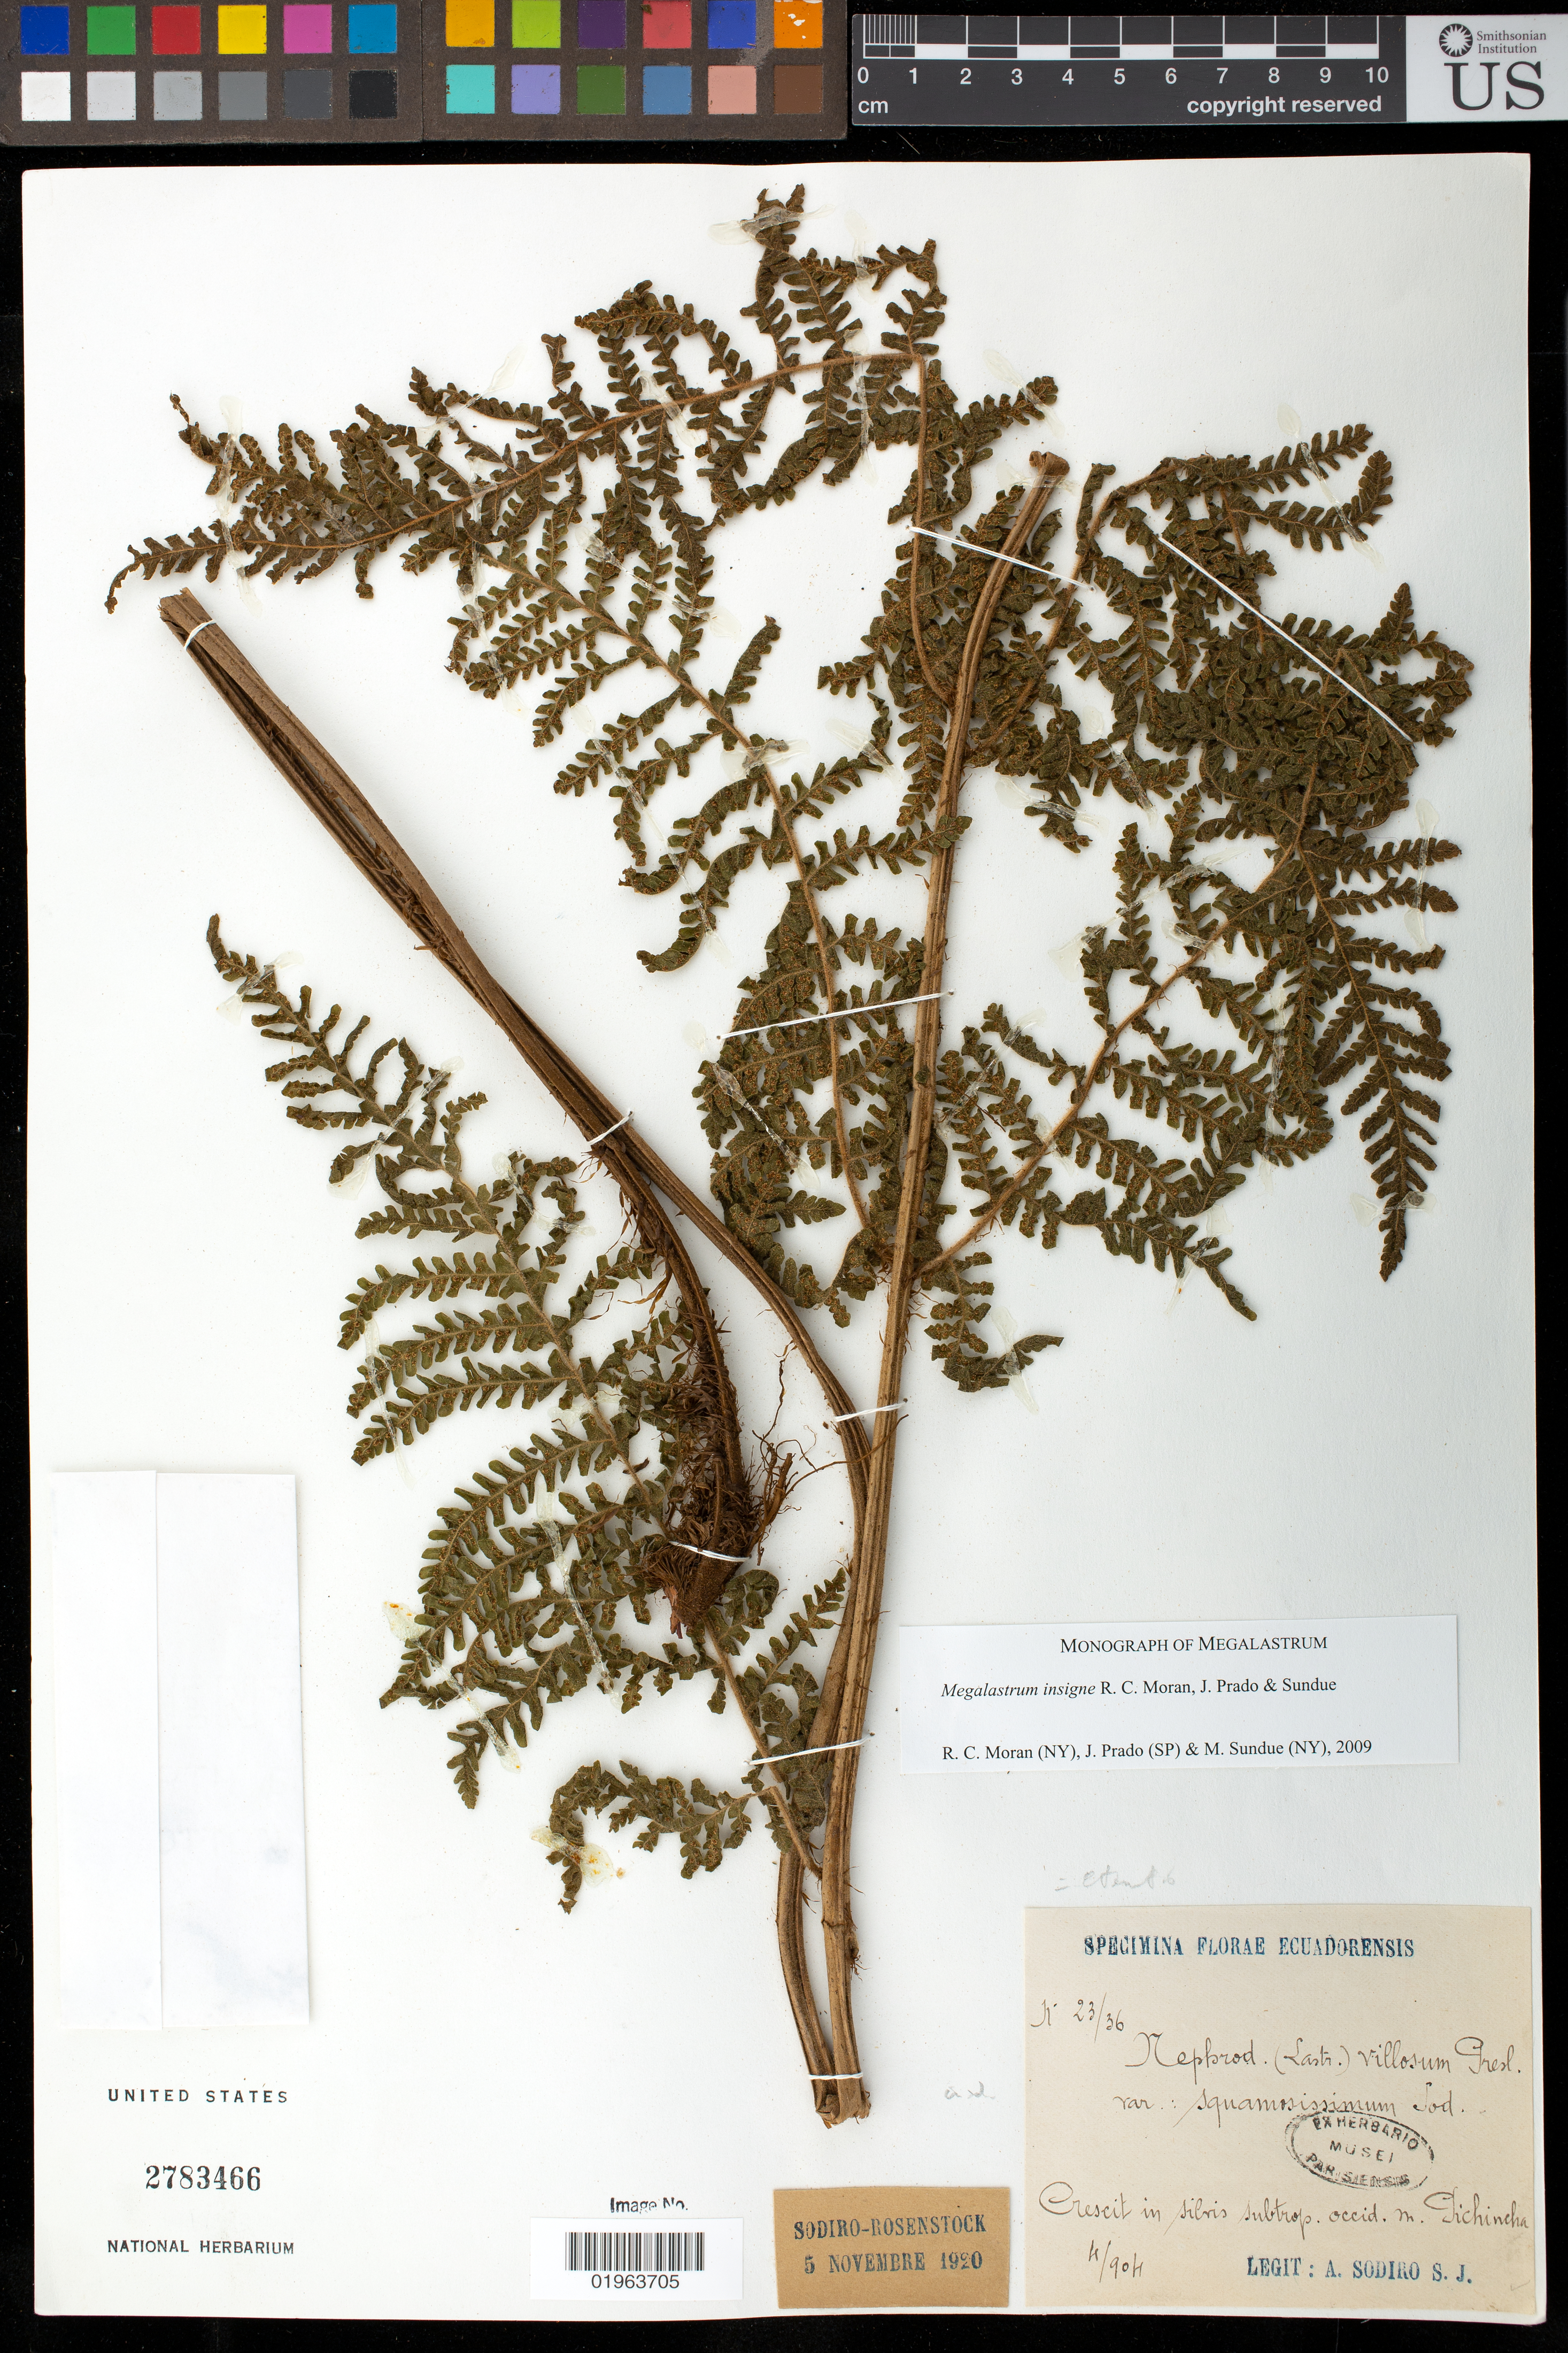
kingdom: Plantae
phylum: Tracheophyta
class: Polypodiopsida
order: Polypodiales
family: Dryopteridaceae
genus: Megalastrum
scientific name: Megalastrum insigne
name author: R.C. Moran et al.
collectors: A. Sodiro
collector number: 23-36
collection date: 1904-04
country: Ecuador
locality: Crescit in silris subtrop. occid. m. Tichincha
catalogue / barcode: US 2783466